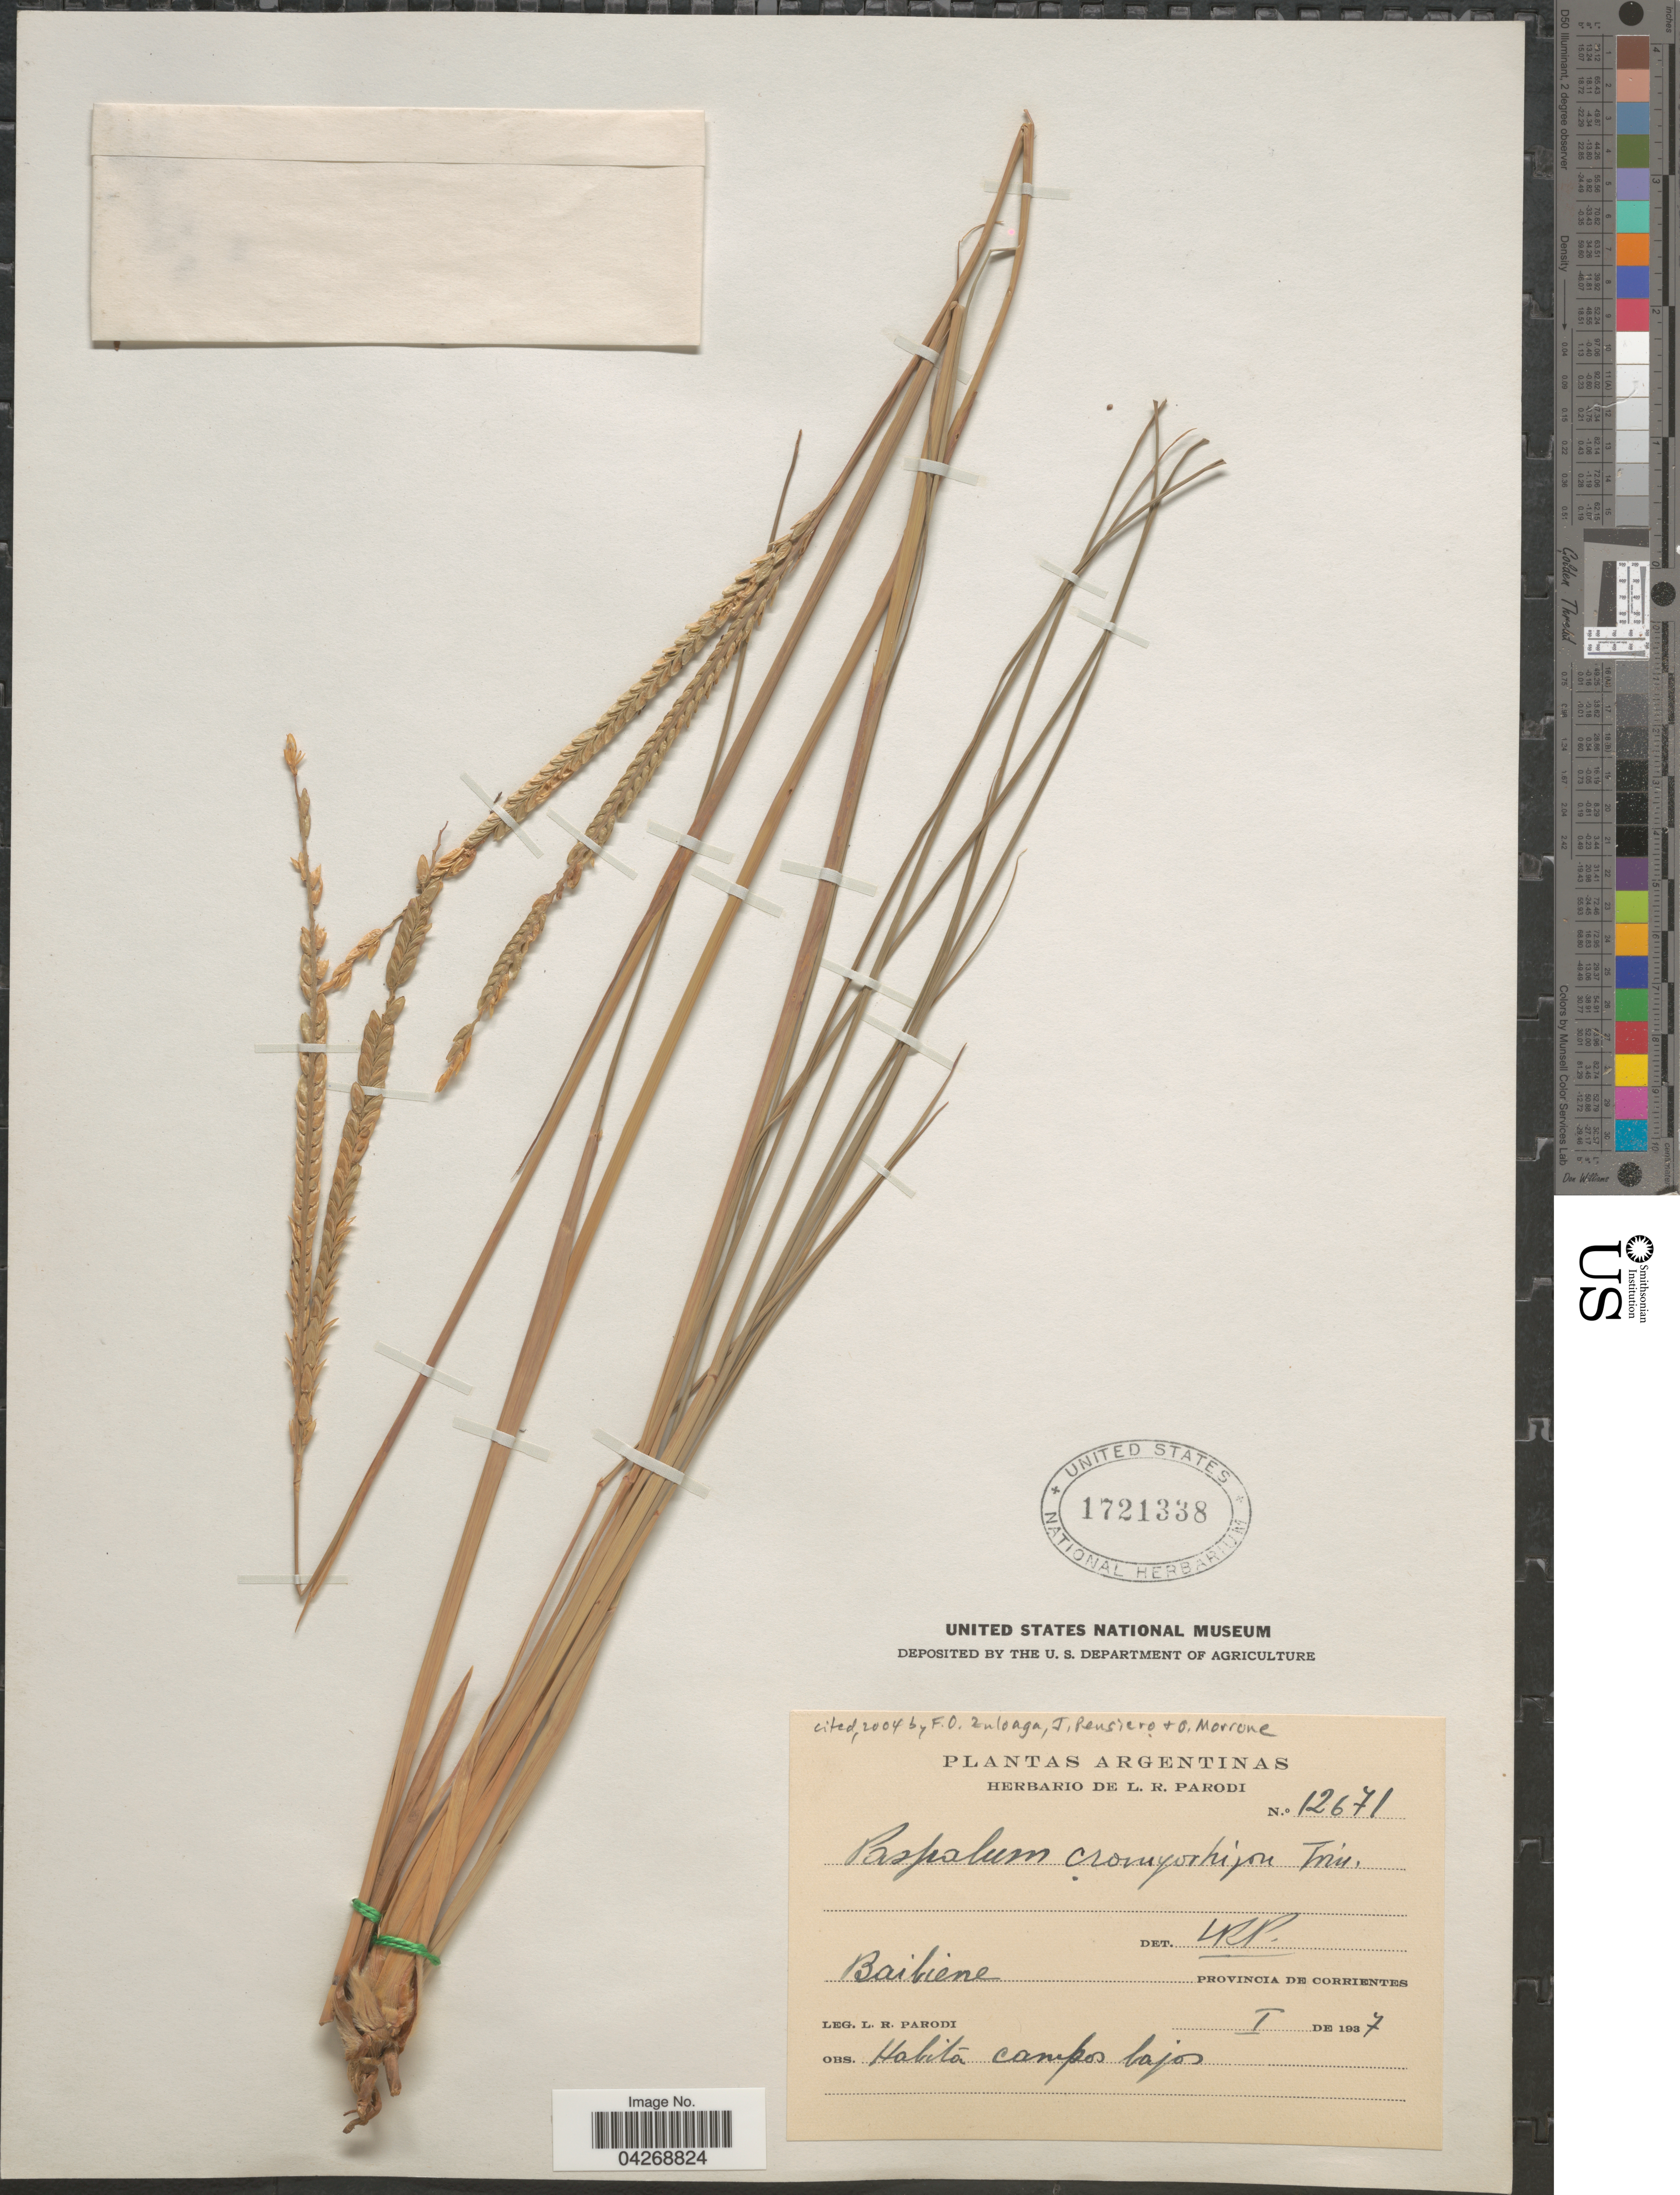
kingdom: Plantae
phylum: Tracheophyta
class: Liliopsida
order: Poales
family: Poaceae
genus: Paspalum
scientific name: Paspalum cromyorhizon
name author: Trin. ex Döll in Mart.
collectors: L. R. Parodi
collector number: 12671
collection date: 1937-01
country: Argentina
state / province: Corrientes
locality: Baibiene. Provincia de Corrientes.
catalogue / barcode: US 1721338